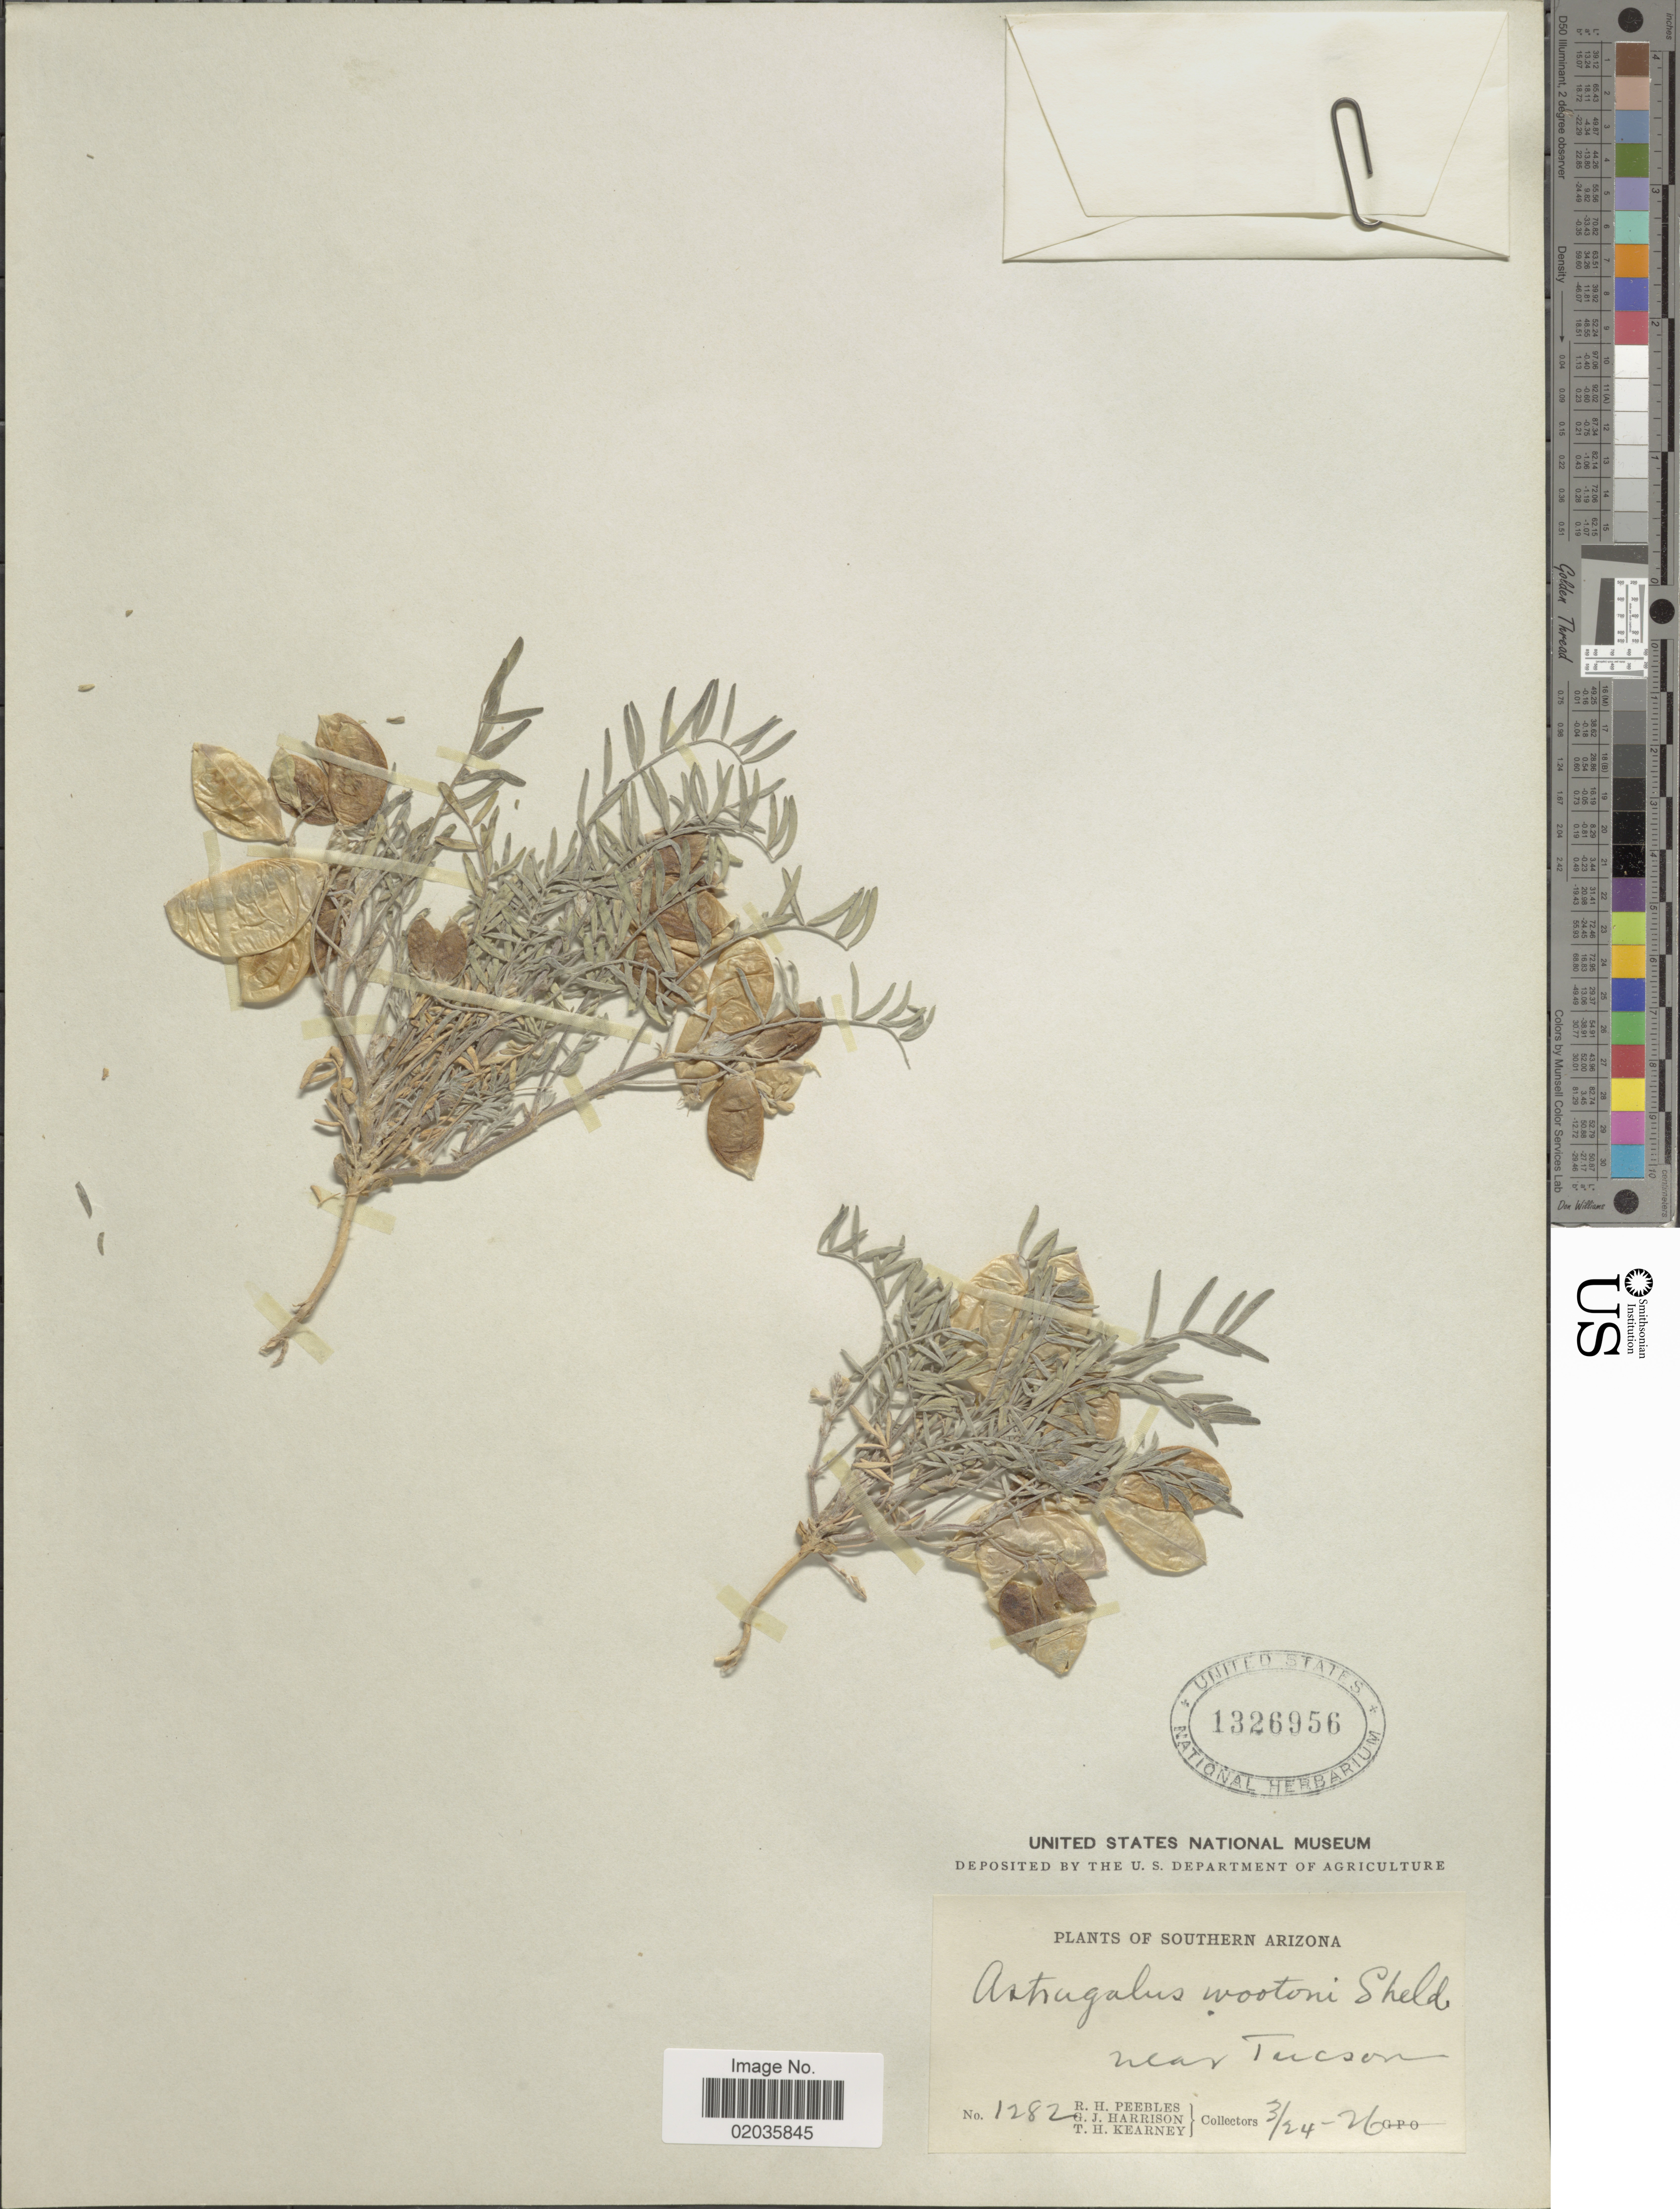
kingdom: Plantae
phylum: Tracheophyta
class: Magnoliopsida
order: Fabales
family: Fabaceae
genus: Astragalus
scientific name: Astragalus wootonii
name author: E. Sheld.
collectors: R. H. Peebles, G. J. Harrison & T. H. Kearney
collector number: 1282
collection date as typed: Transcribed d/m/y: 24/3/26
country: United States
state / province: Arizona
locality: Southern Arizona, near Tucson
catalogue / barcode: US 1326956